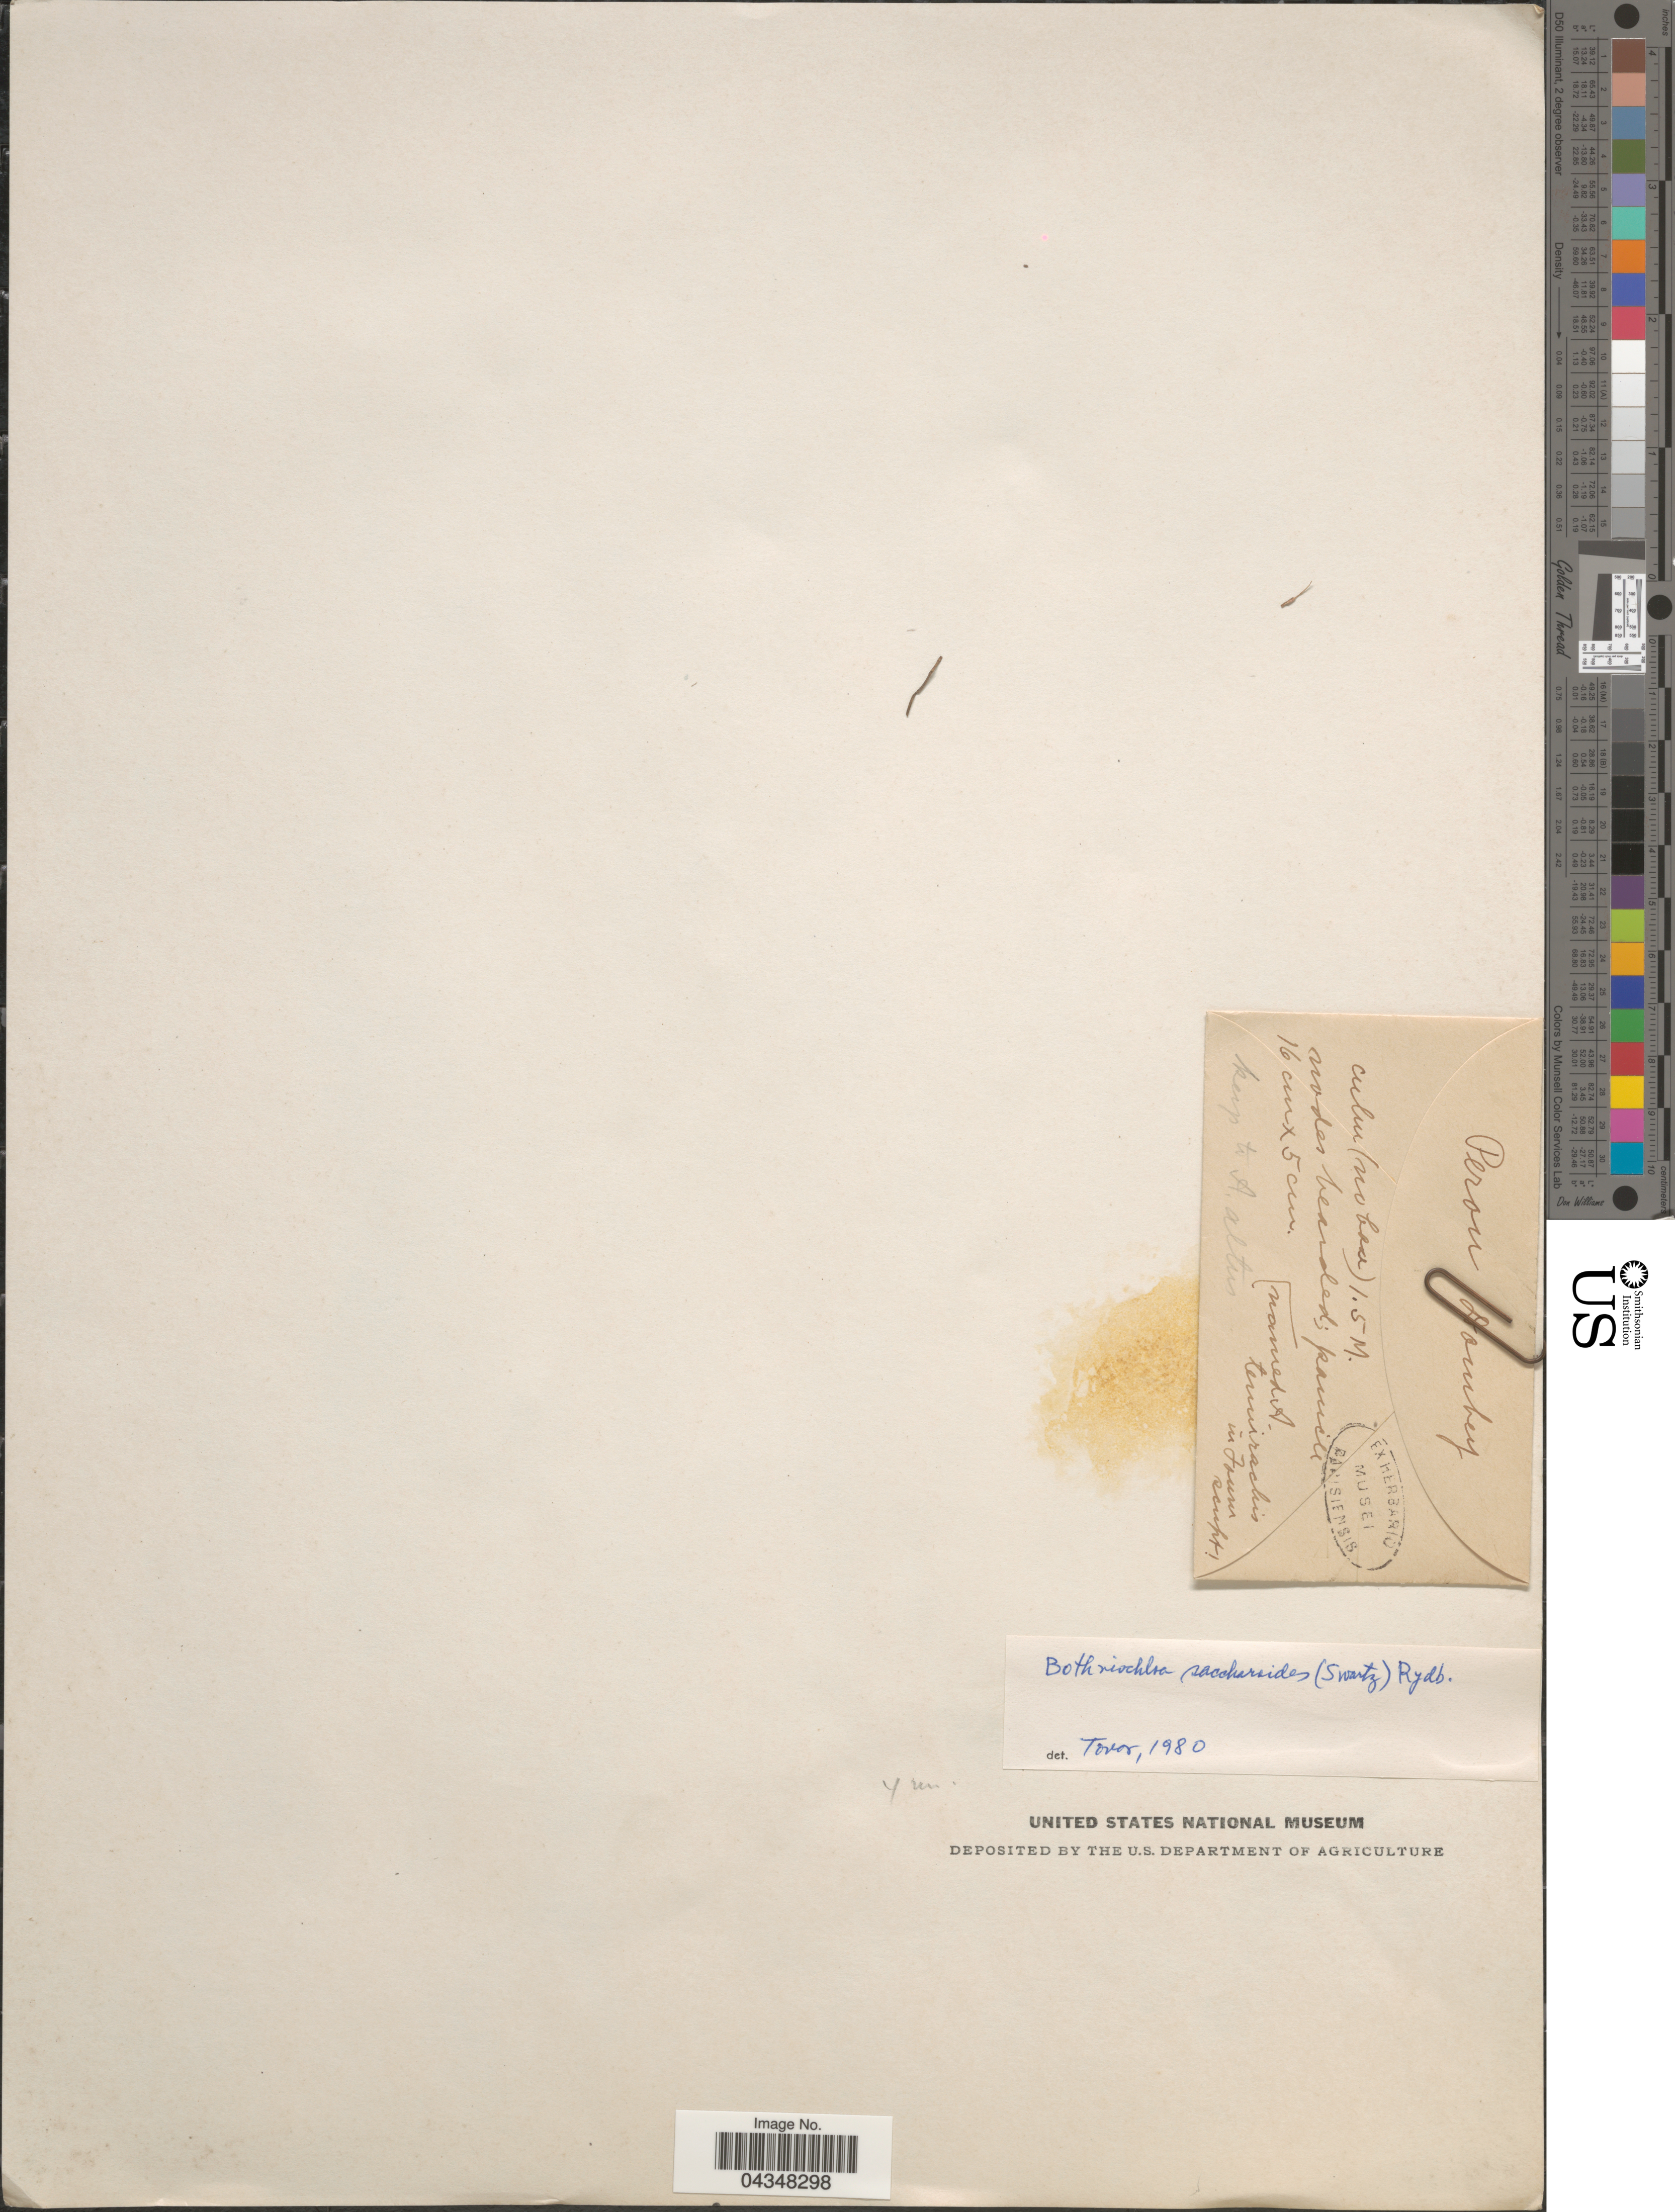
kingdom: Plantae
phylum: Tracheophyta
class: Liliopsida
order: Poales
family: Poaceae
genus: Bothriochloa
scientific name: Bothriochloa laguroides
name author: (DC.) Herter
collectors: Dombey, --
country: Peru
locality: Perou.